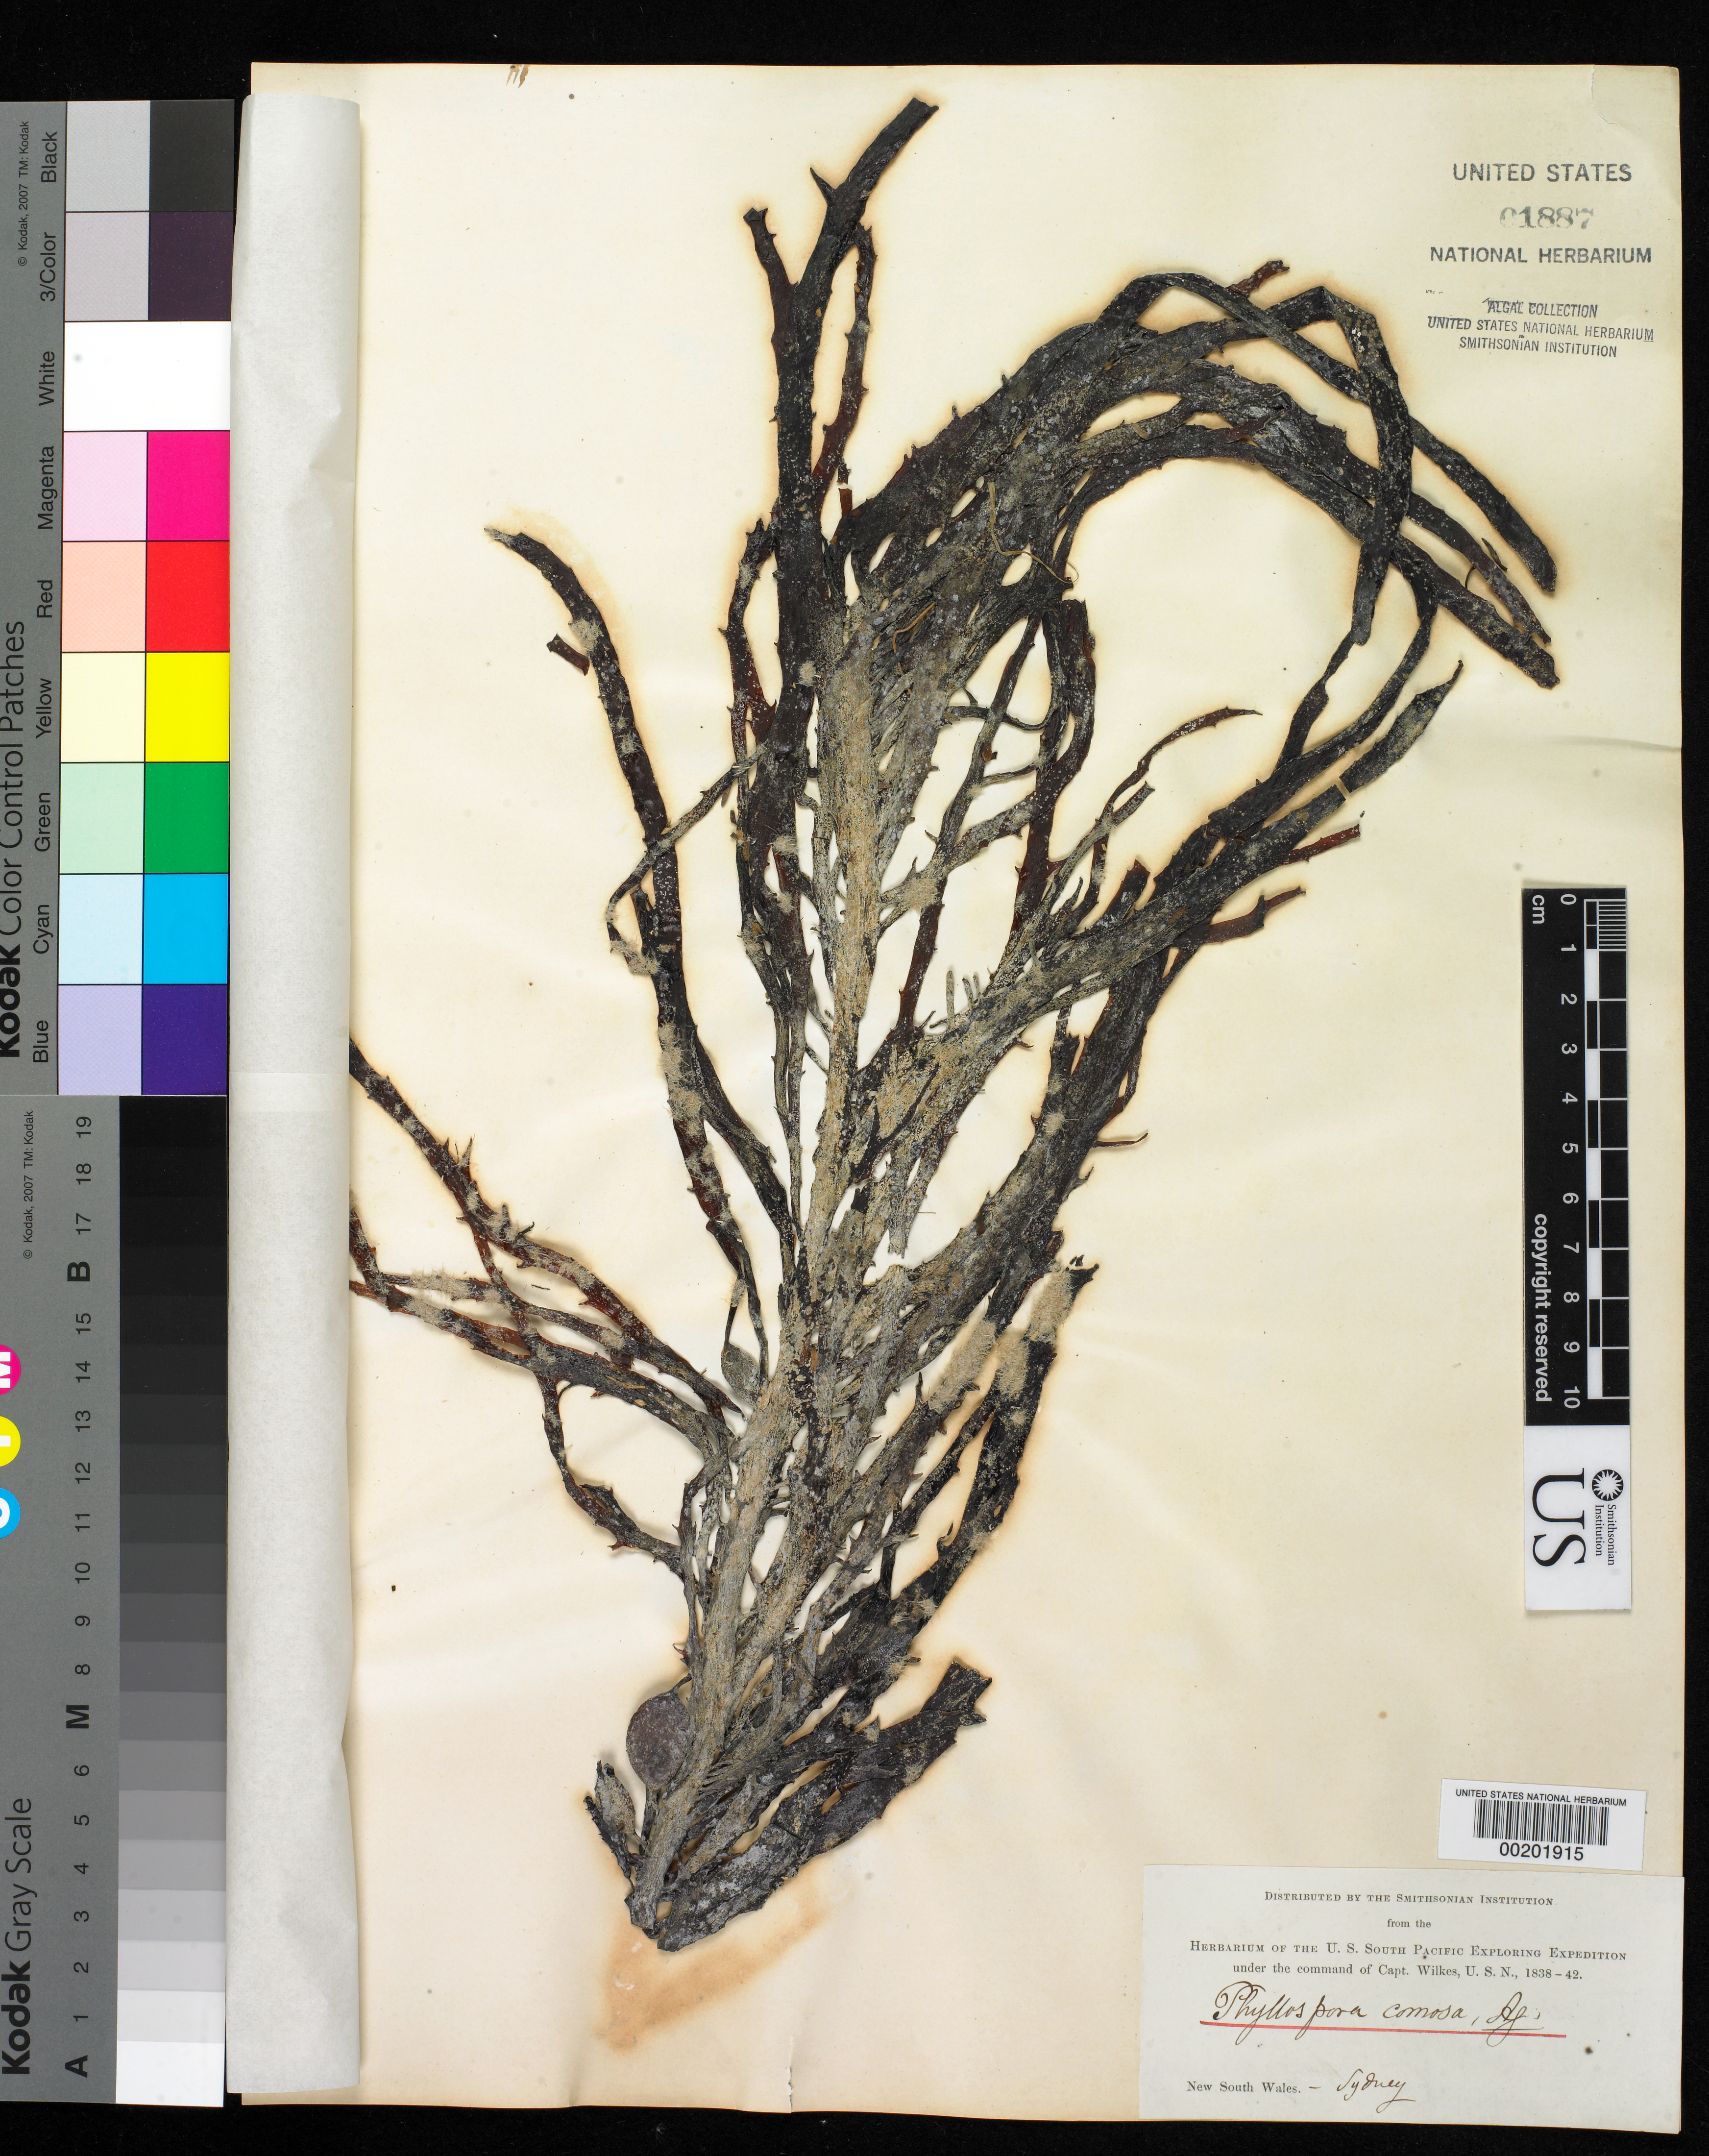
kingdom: Chromista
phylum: Ochrophyta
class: Phaeophyceae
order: Fucales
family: Seirococcaceae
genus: Phyllospora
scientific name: Phyllospora comosa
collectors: W. D. Brackenridge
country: Australia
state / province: New South Wales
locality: Sydney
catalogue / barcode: US 1887